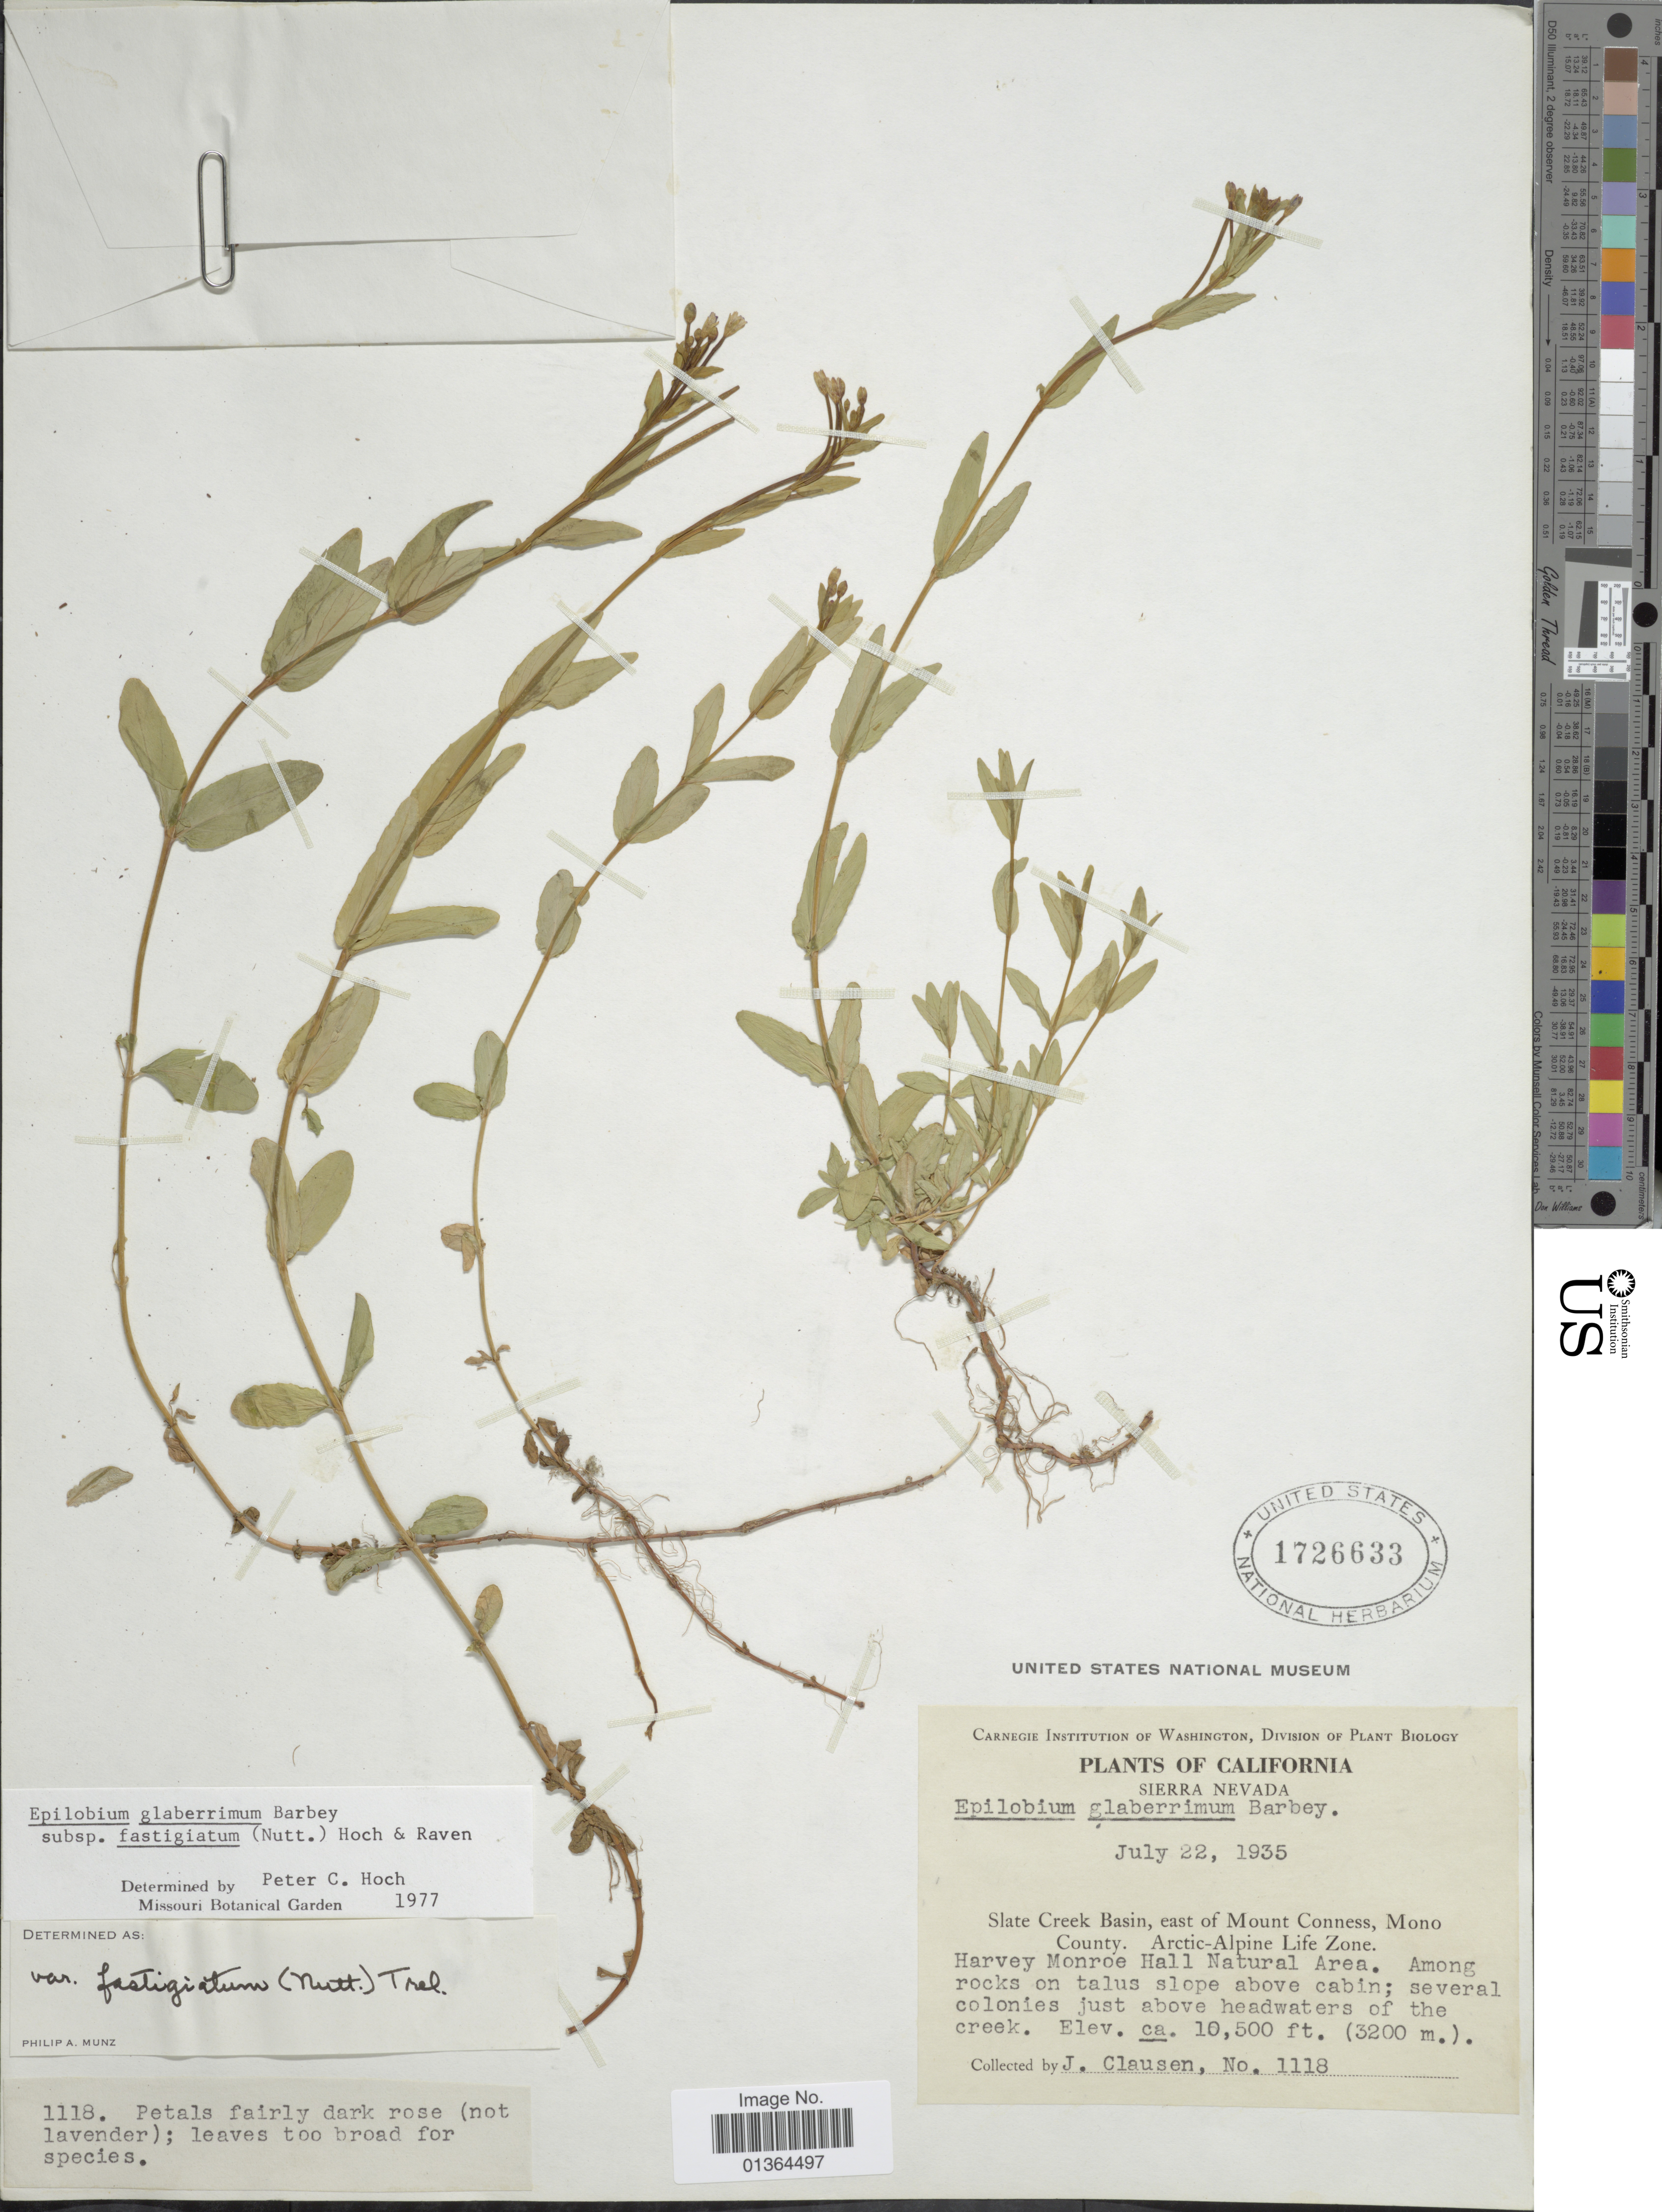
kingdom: Plantae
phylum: Tracheophyta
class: Magnoliopsida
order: Myrtales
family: Onagraceae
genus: Epilobium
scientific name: Epilobium glaberrimum subsp. fastigiatum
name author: (Nutt.) Hoch & P.H. Raven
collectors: J. Clausen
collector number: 1118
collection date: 1935-07-22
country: United States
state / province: California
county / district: Mono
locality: Sierra Nevada, Slate Creek Basin, east of Mount Conness, Mono County, Arctic-Alpine Life Zone, Harvey Monroe Hall Natural Area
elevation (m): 3200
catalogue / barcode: US 1726633